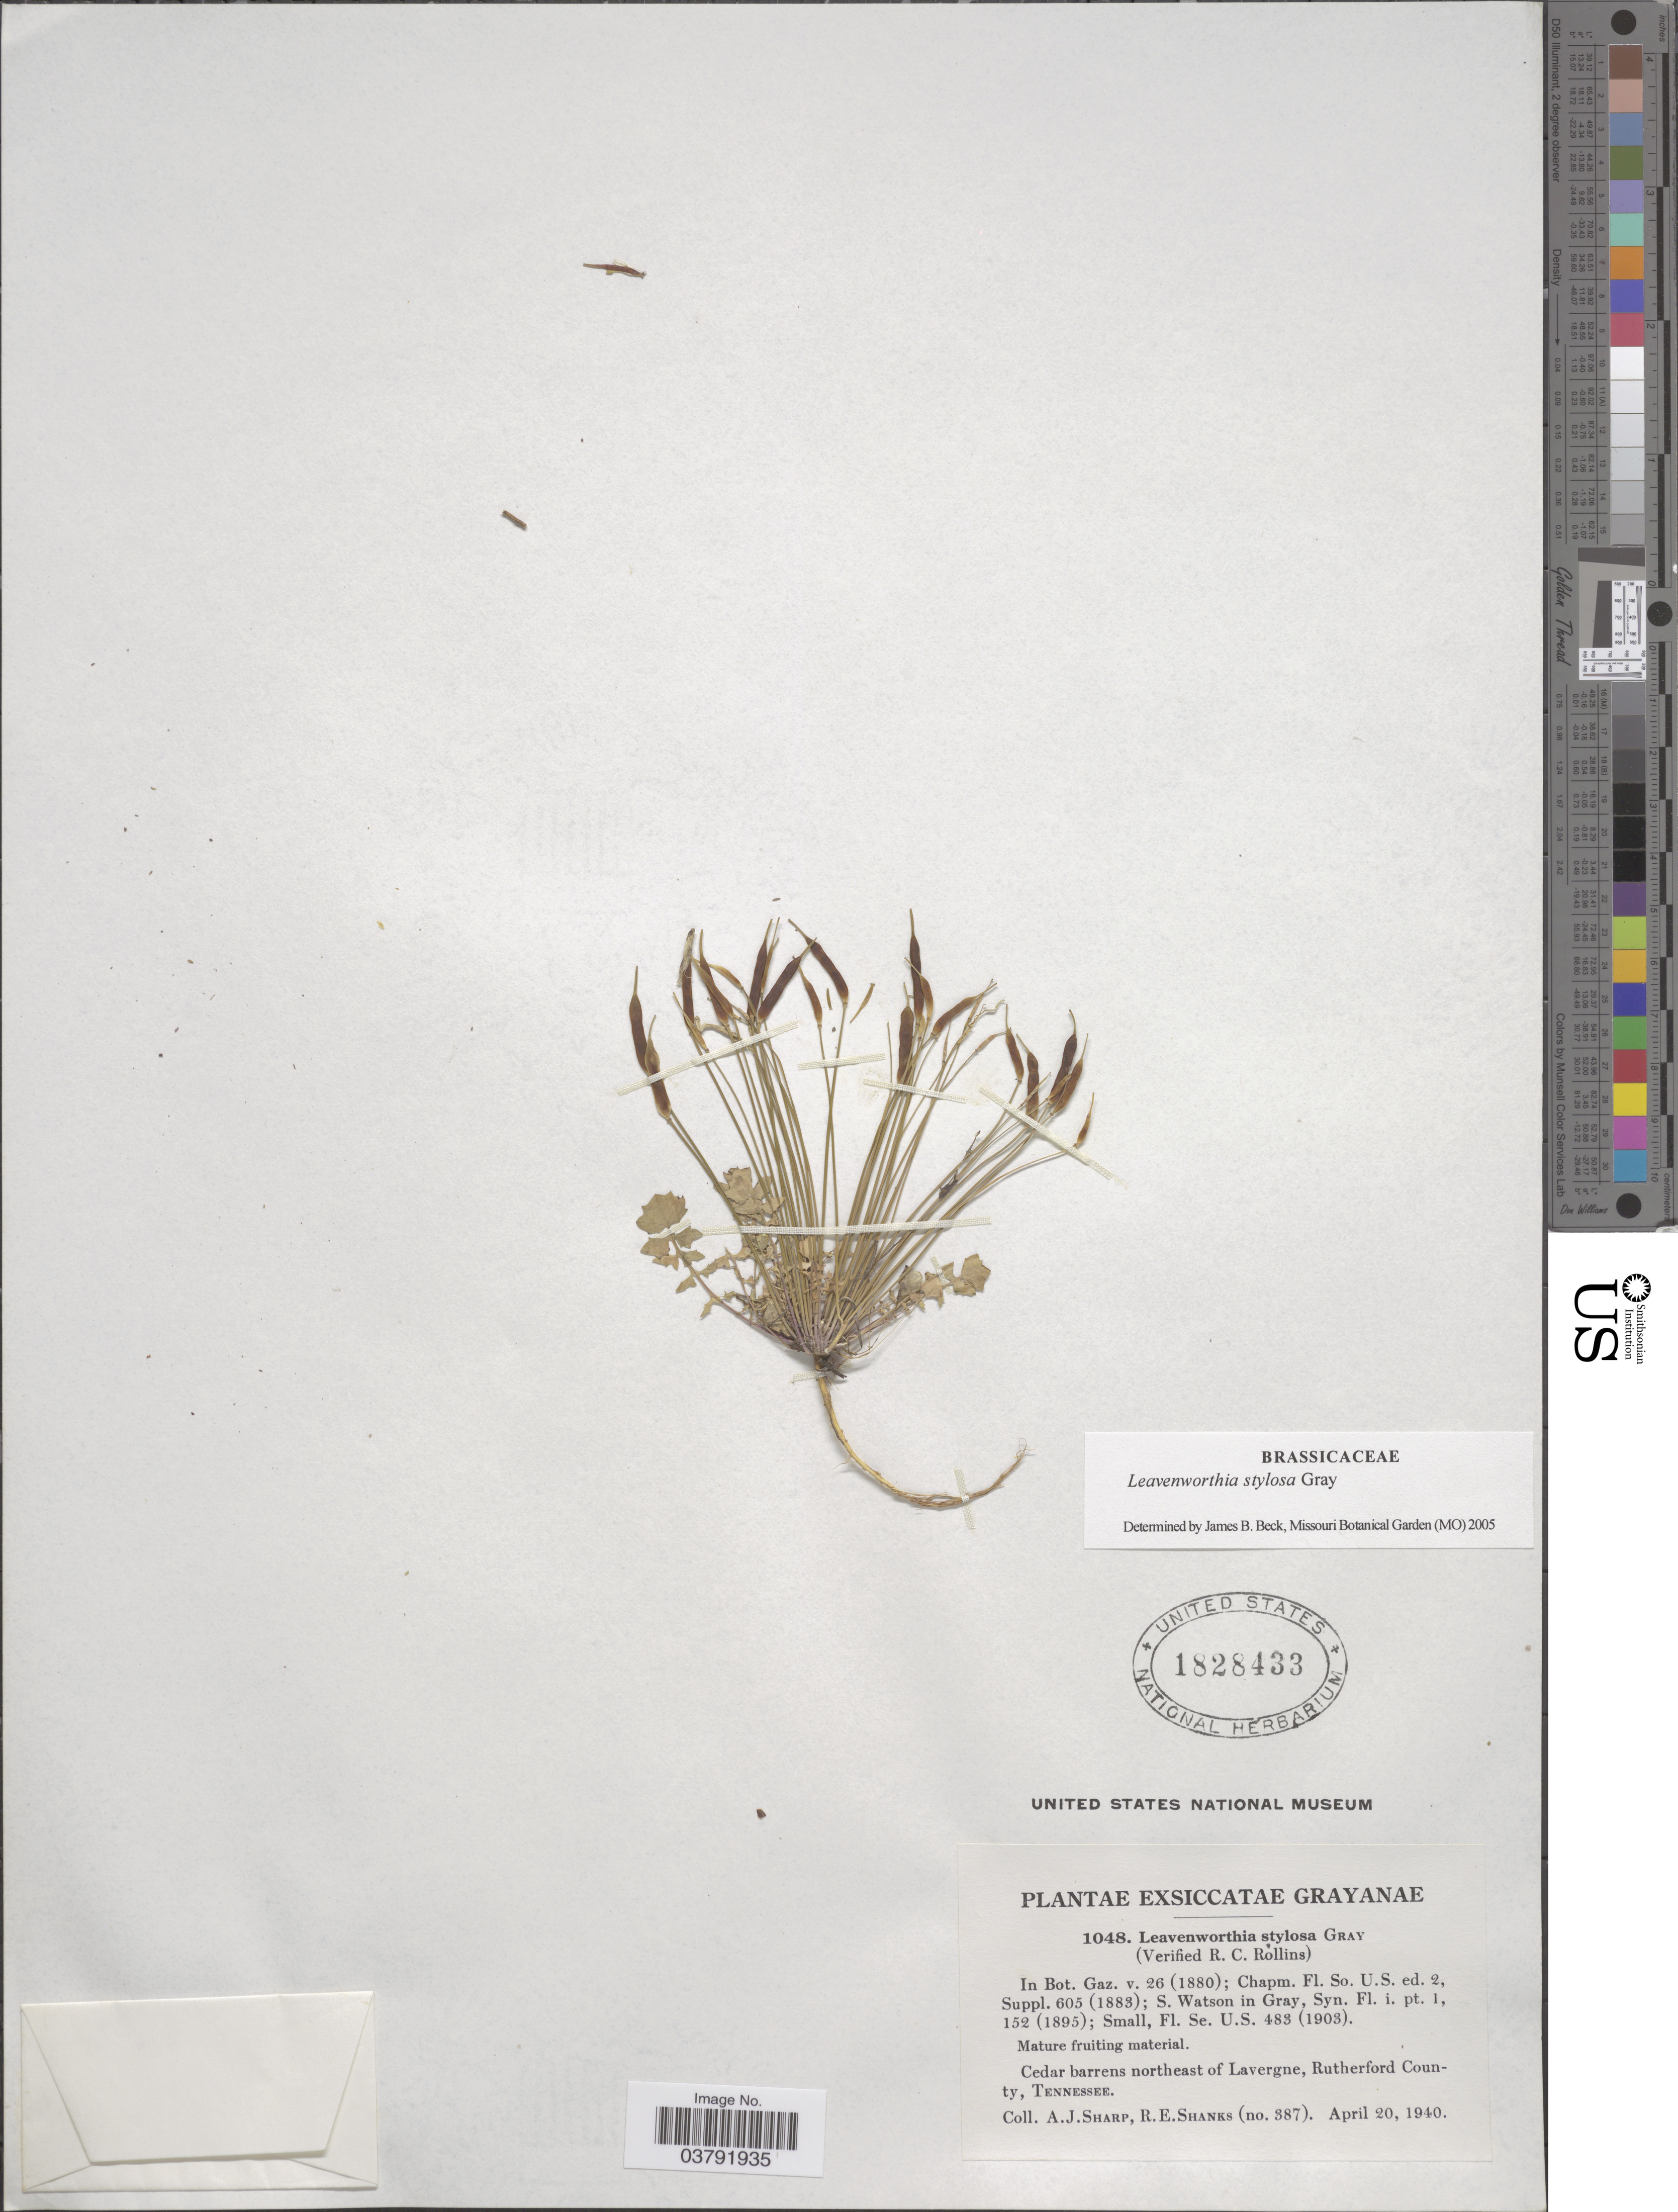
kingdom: Plantae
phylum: Tracheophyta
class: Magnoliopsida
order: Brassicales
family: Brassicaceae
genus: Leavenworthia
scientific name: Leavenworthia stylosa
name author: A. Gray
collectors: A. J. Sharp & R. Shanks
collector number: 387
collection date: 1940-04-20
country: United States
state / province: Tennessee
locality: Cedar barrens northeast of Lavergne, Rutherford County.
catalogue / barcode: US 1828433